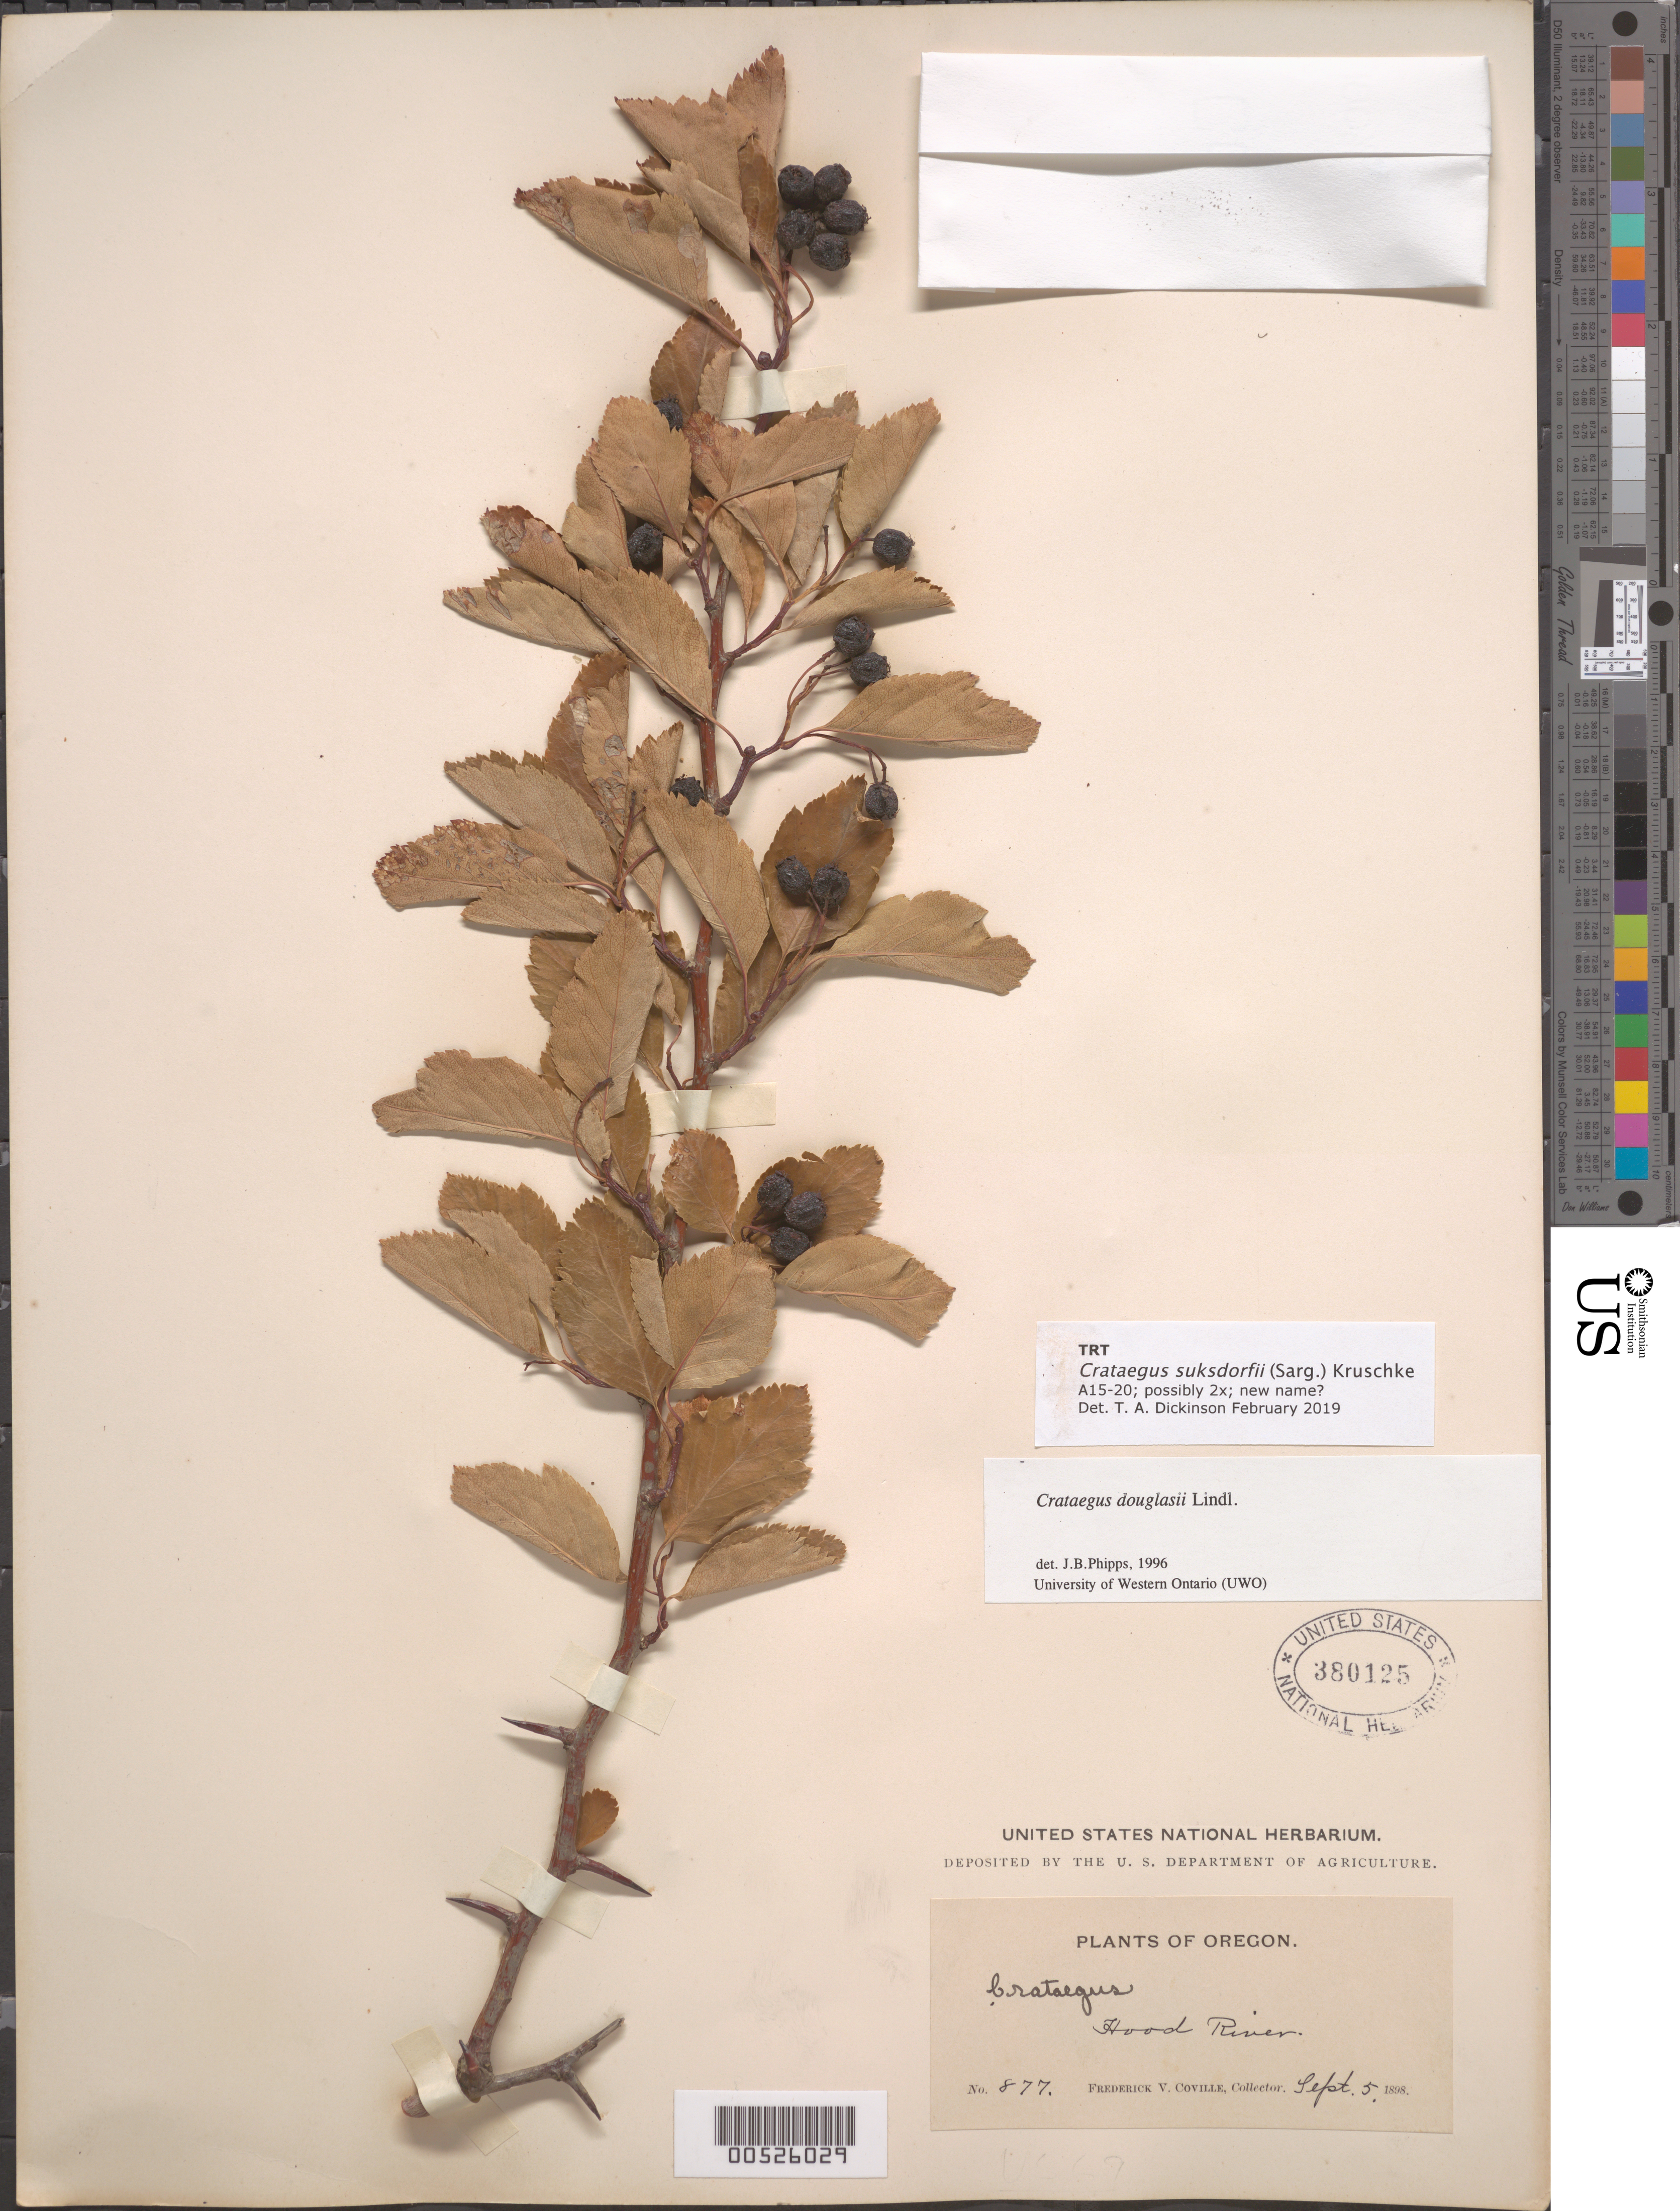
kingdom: Plantae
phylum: Tracheophyta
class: Magnoliopsida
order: Rosales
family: Rosaceae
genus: Crataegus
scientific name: Crataegus suksdorfii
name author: (Sarg.) Kruschke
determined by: Dickinson, Timothy A., Assistant Curator (TRT), University of Toronto (CANADA)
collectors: F. V. Coville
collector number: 877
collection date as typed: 05 Sep 1898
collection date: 1898-09-05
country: United States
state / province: Oregon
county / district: Hood River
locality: Hood River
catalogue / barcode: US 380125